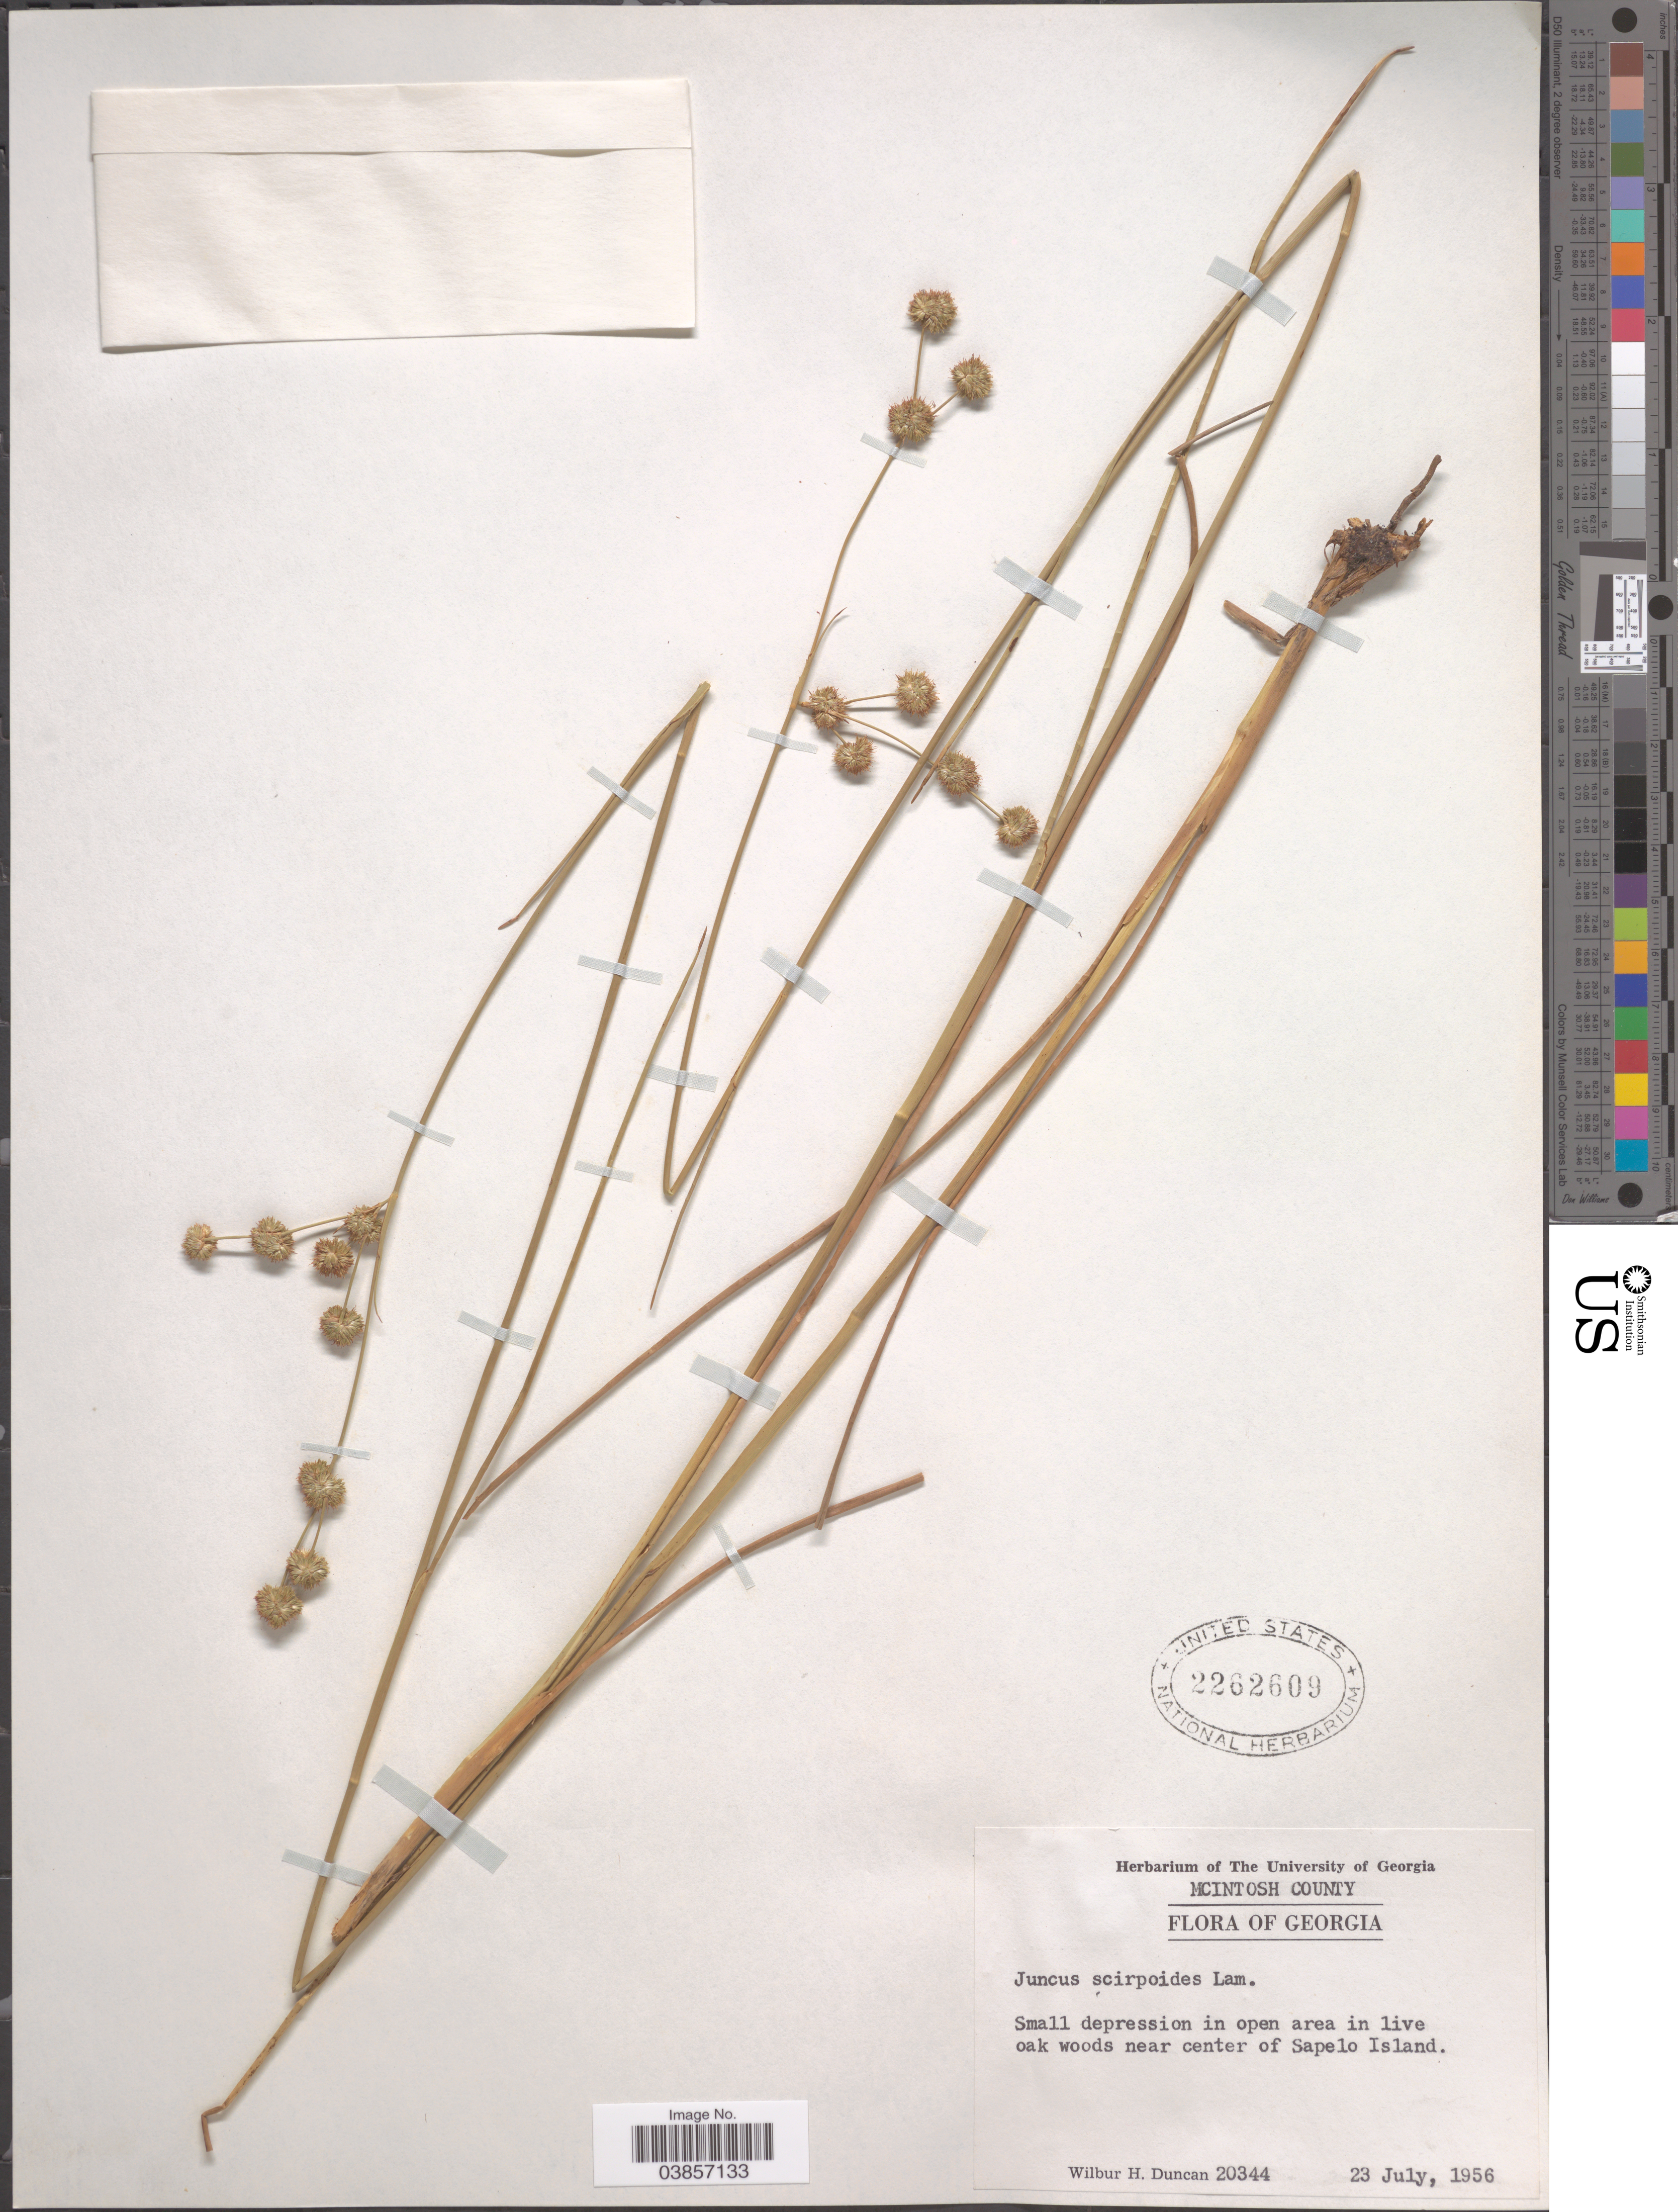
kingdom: Plantae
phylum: Tracheophyta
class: Liliopsida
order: Poales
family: Juncaceae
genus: Juncus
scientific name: Juncus scirpoides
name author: Lam.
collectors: W. H. Duncan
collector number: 20344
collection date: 1956-07-23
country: United States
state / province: Georgia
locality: Mcintosh County. Near center of Sapelo Island.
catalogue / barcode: US 2262609